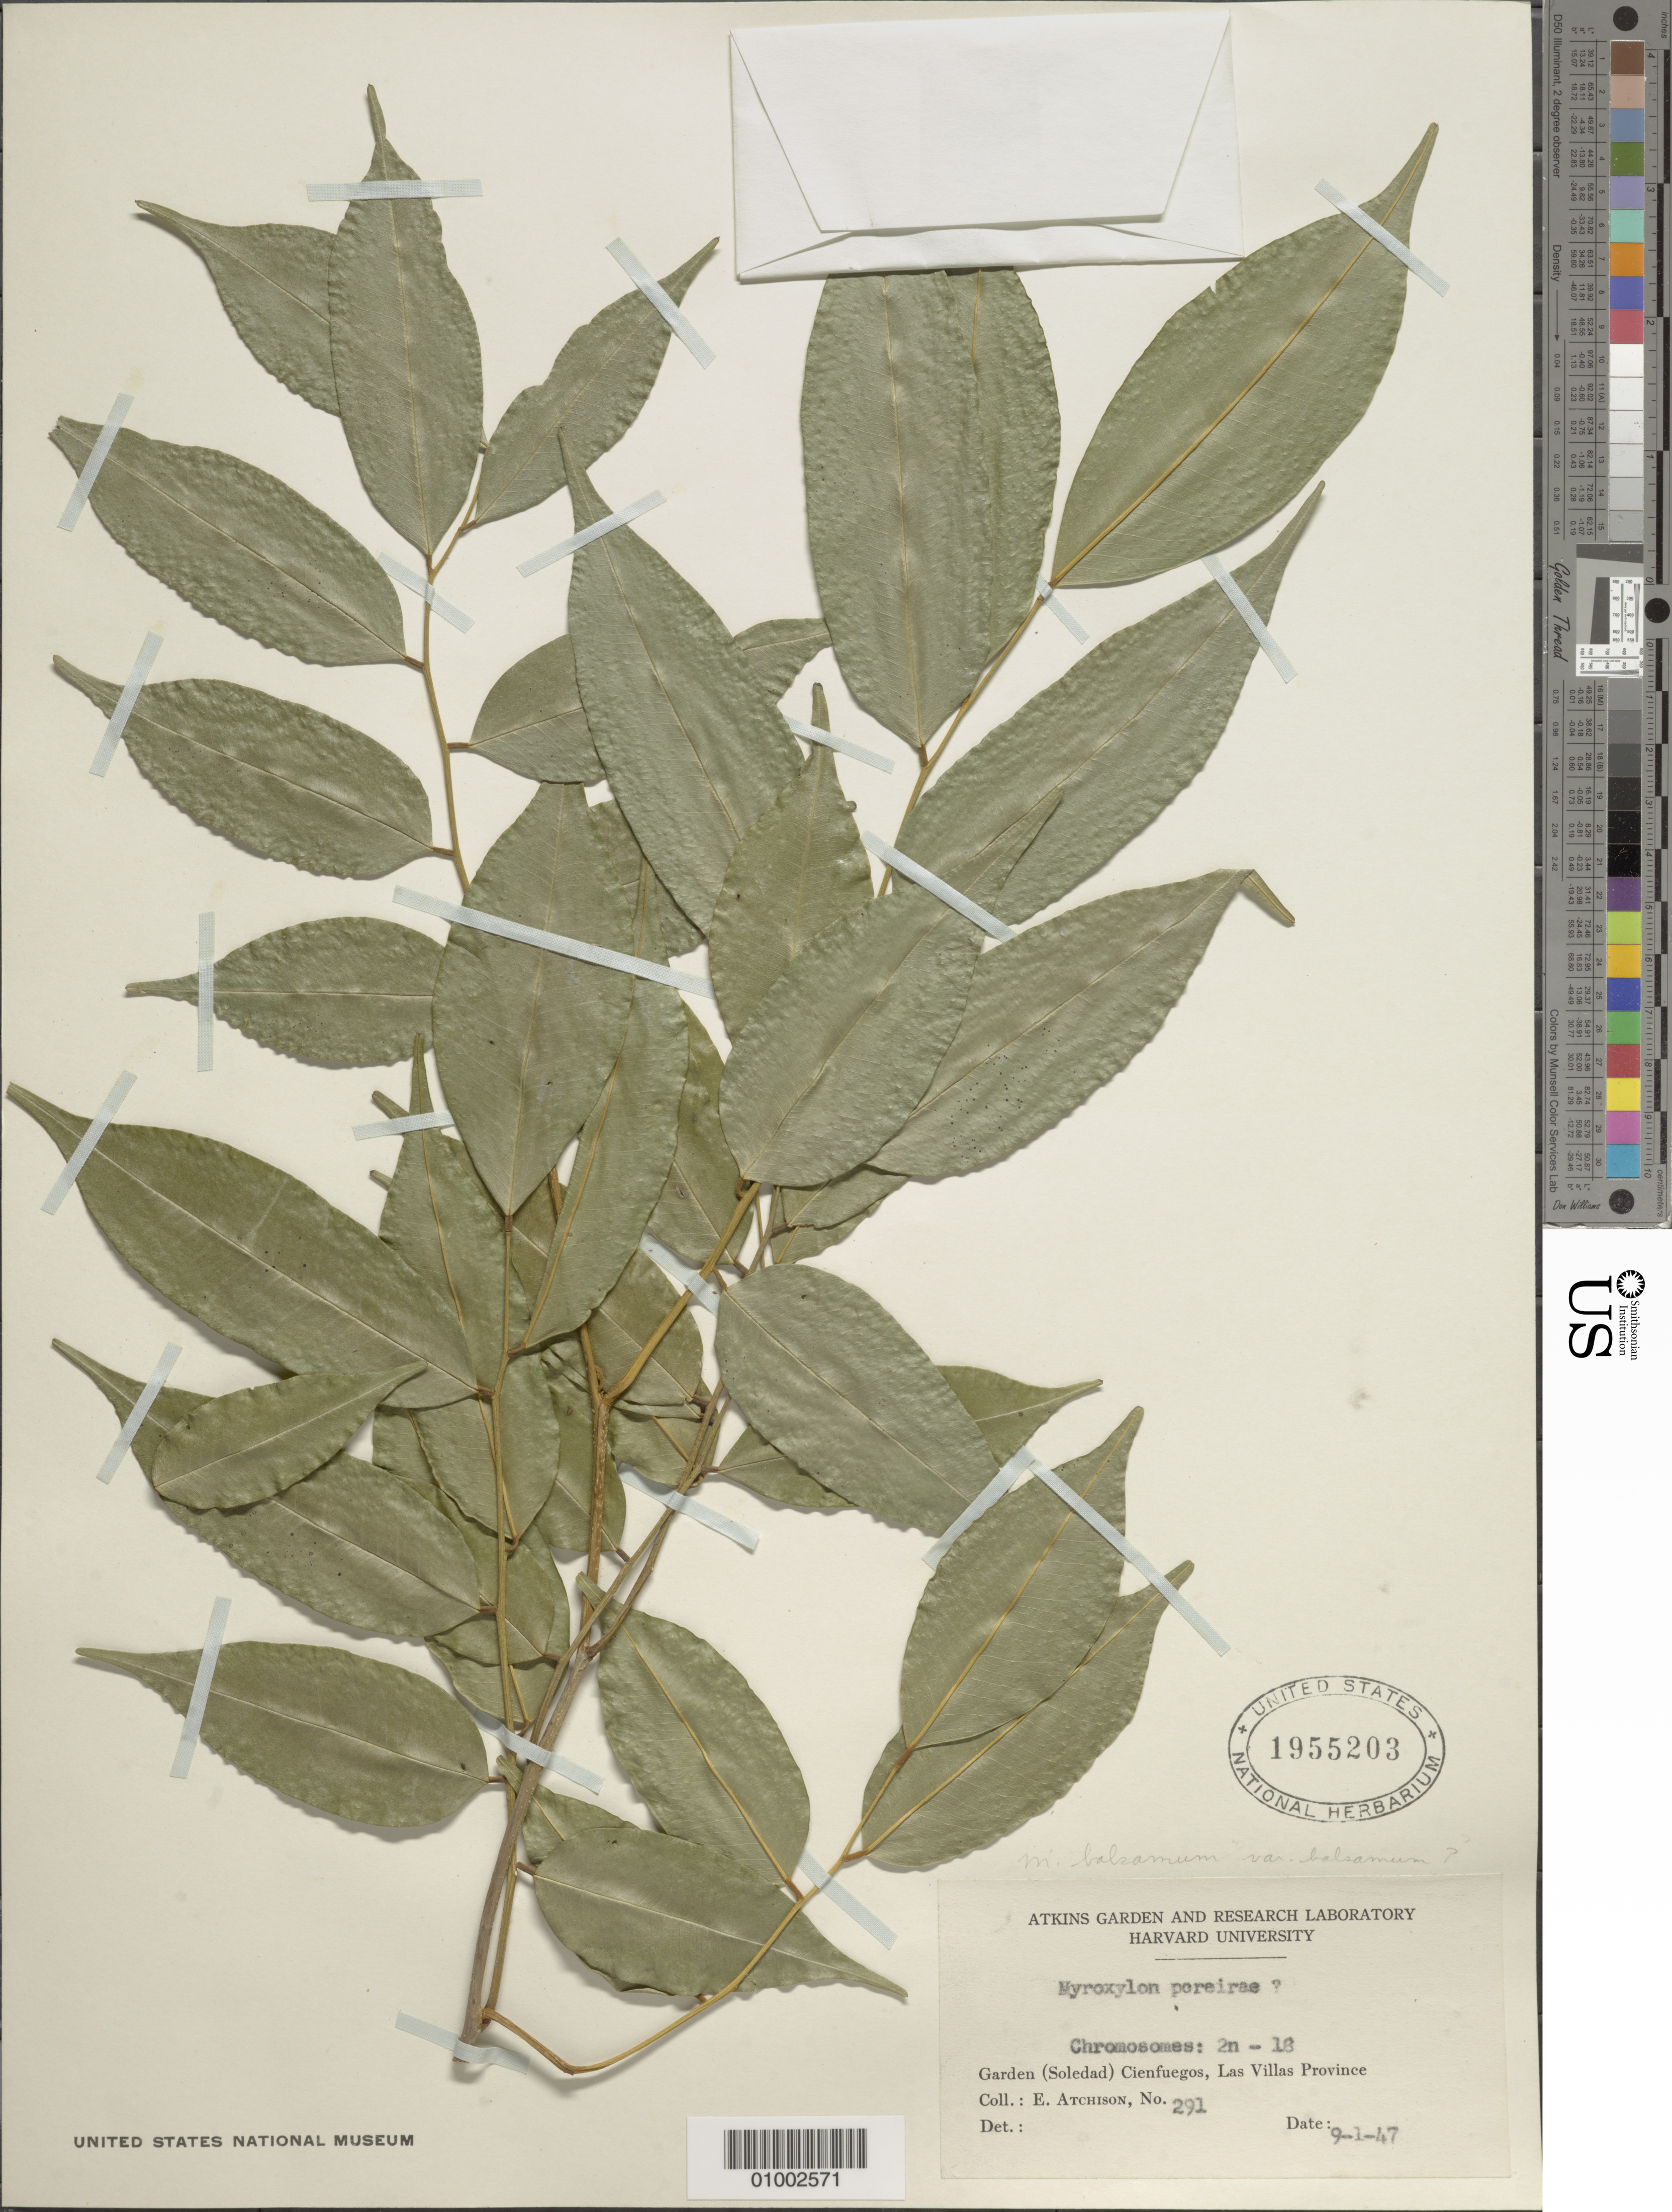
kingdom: Plantae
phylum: Tracheophyta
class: Magnoliopsida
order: Fabales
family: Fabaceae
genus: Myroxylon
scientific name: Myroxylon pereirae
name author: (Royle) Klotzsch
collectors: E. Atchison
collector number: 291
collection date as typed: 09 Jan 1947 or 01 Sep 1947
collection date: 1947-01-09 or 1947-09-01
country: Cuba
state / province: Las Villas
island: Cuba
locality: Cienfuegos Dist.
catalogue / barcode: US 1955203